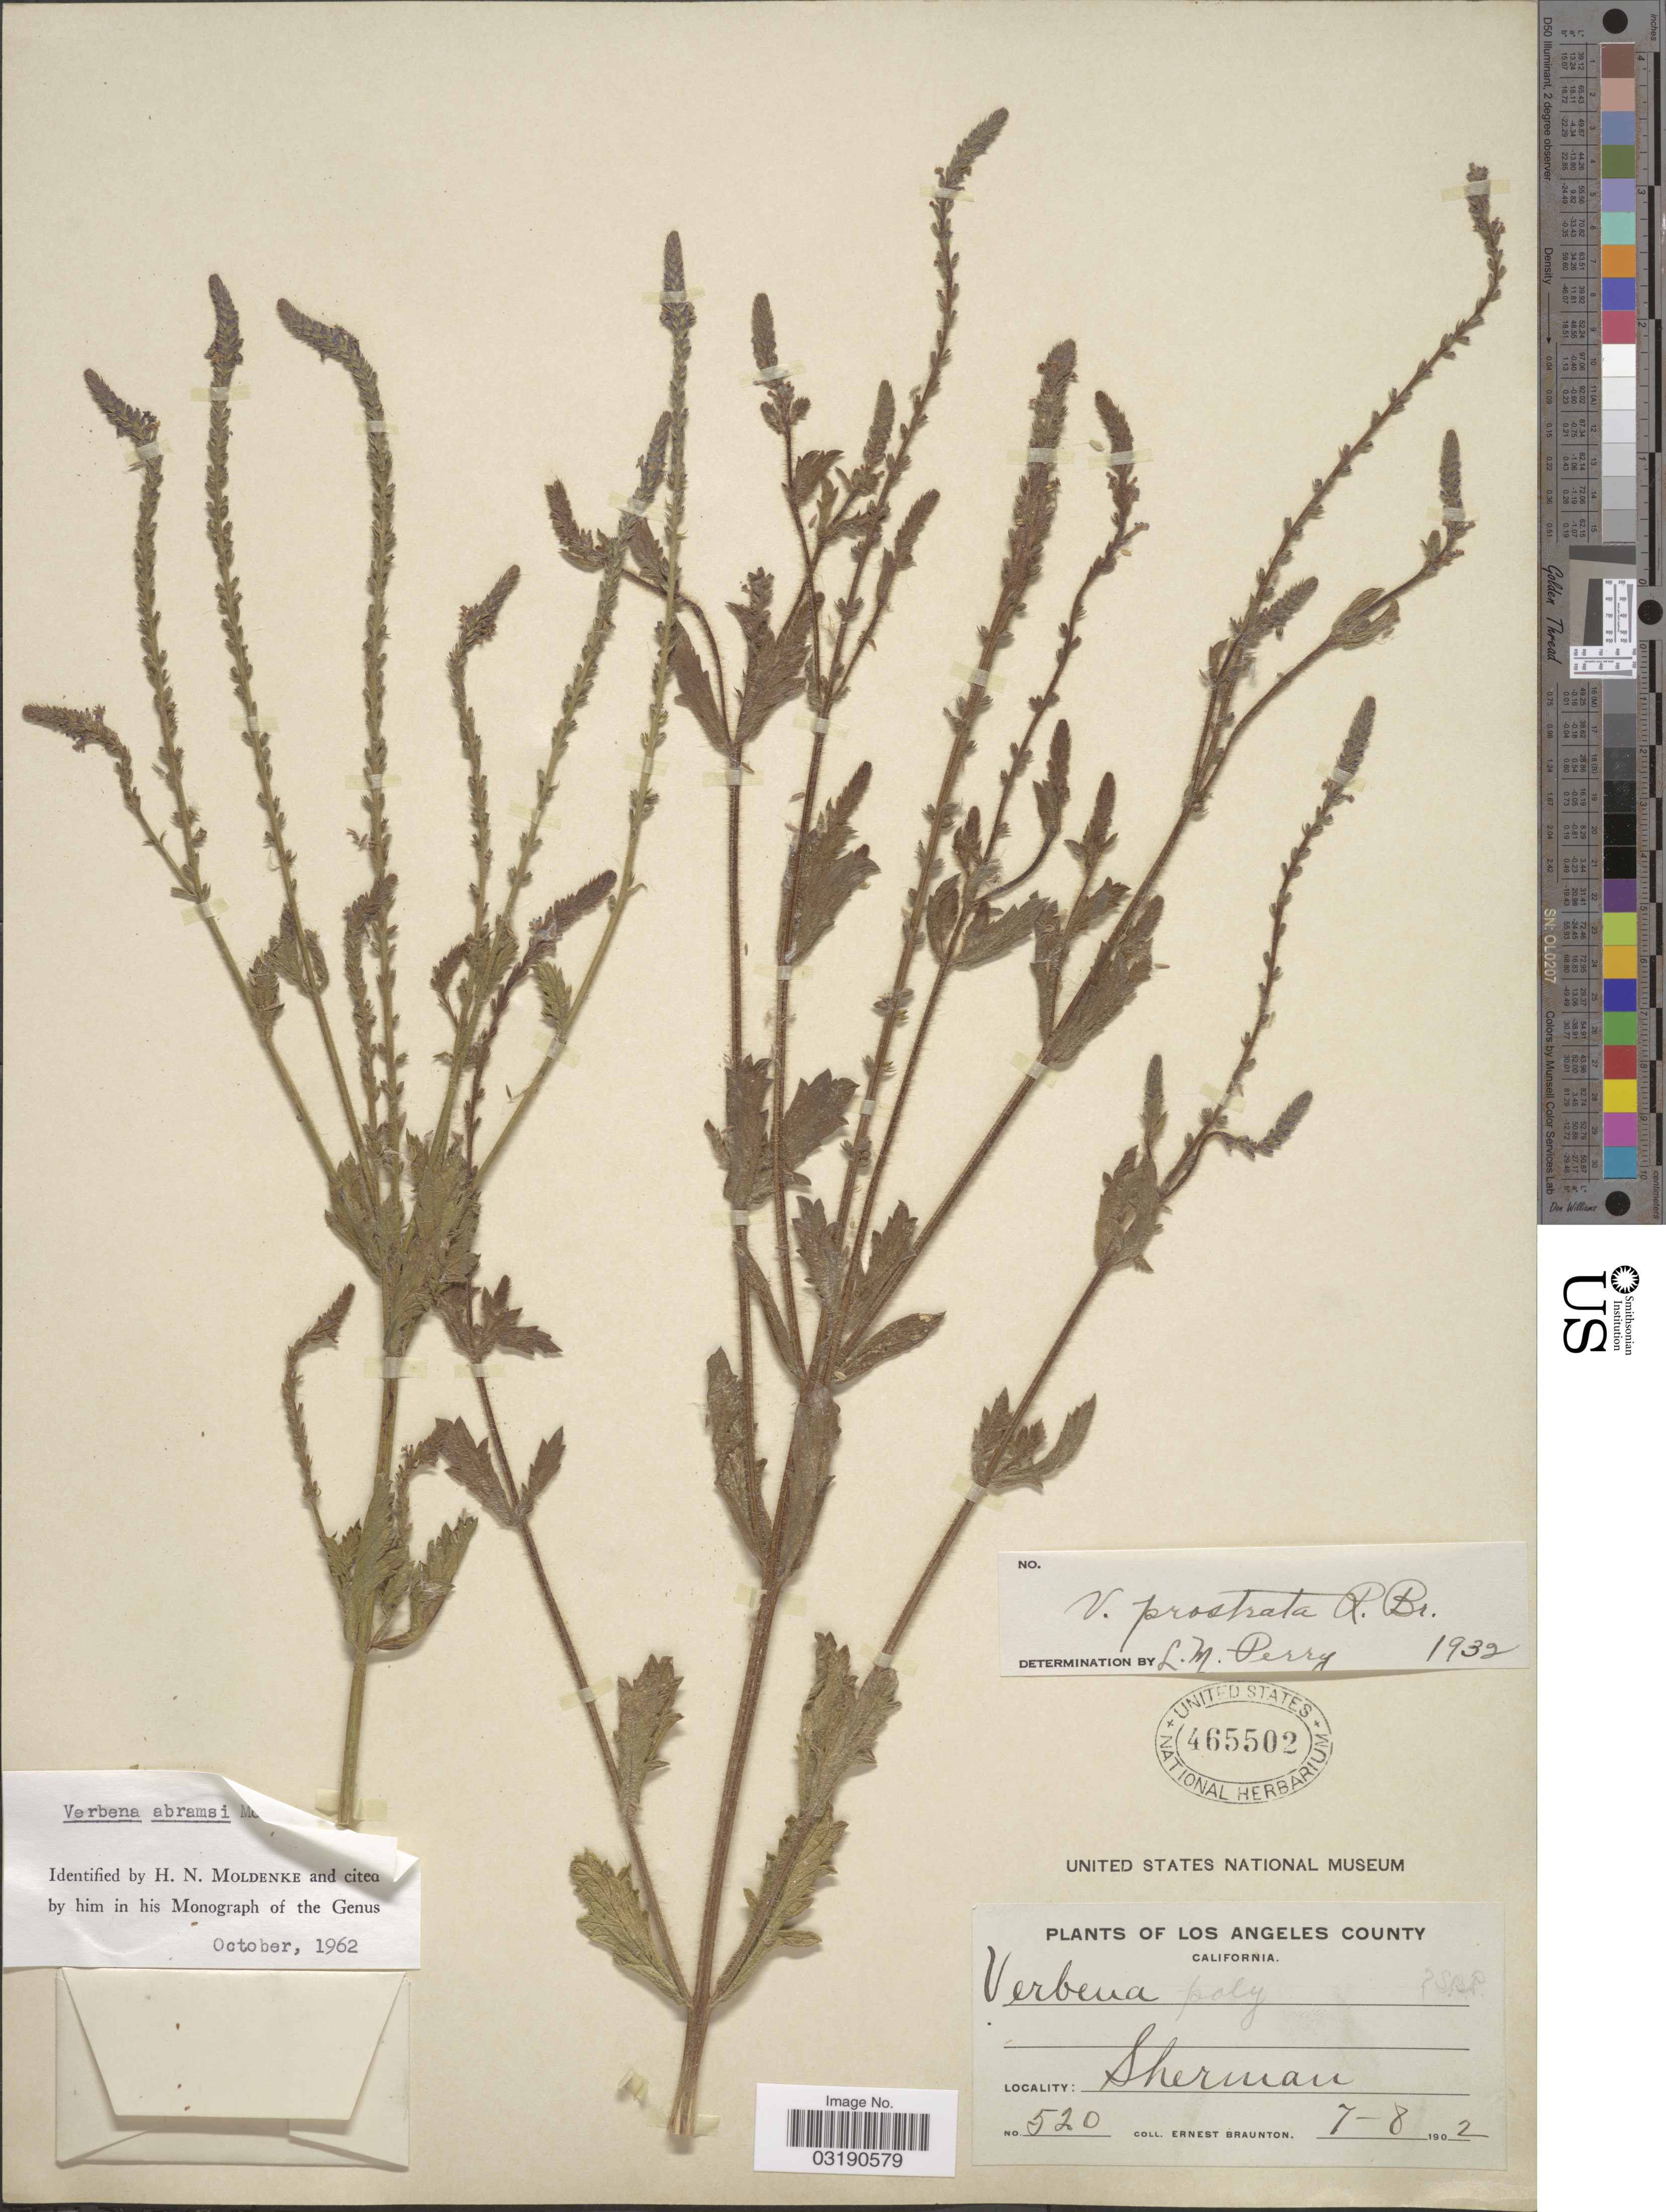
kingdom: Plantae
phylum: Tracheophyta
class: Magnoliopsida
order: Lamiales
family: Verbenaceae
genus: Verbena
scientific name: Verbena abramsii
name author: Moldenke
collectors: E. Braunton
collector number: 520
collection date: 1902-07-08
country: United States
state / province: California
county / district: Los Angeles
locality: Los Angeles County Sherman.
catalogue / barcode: US 465502